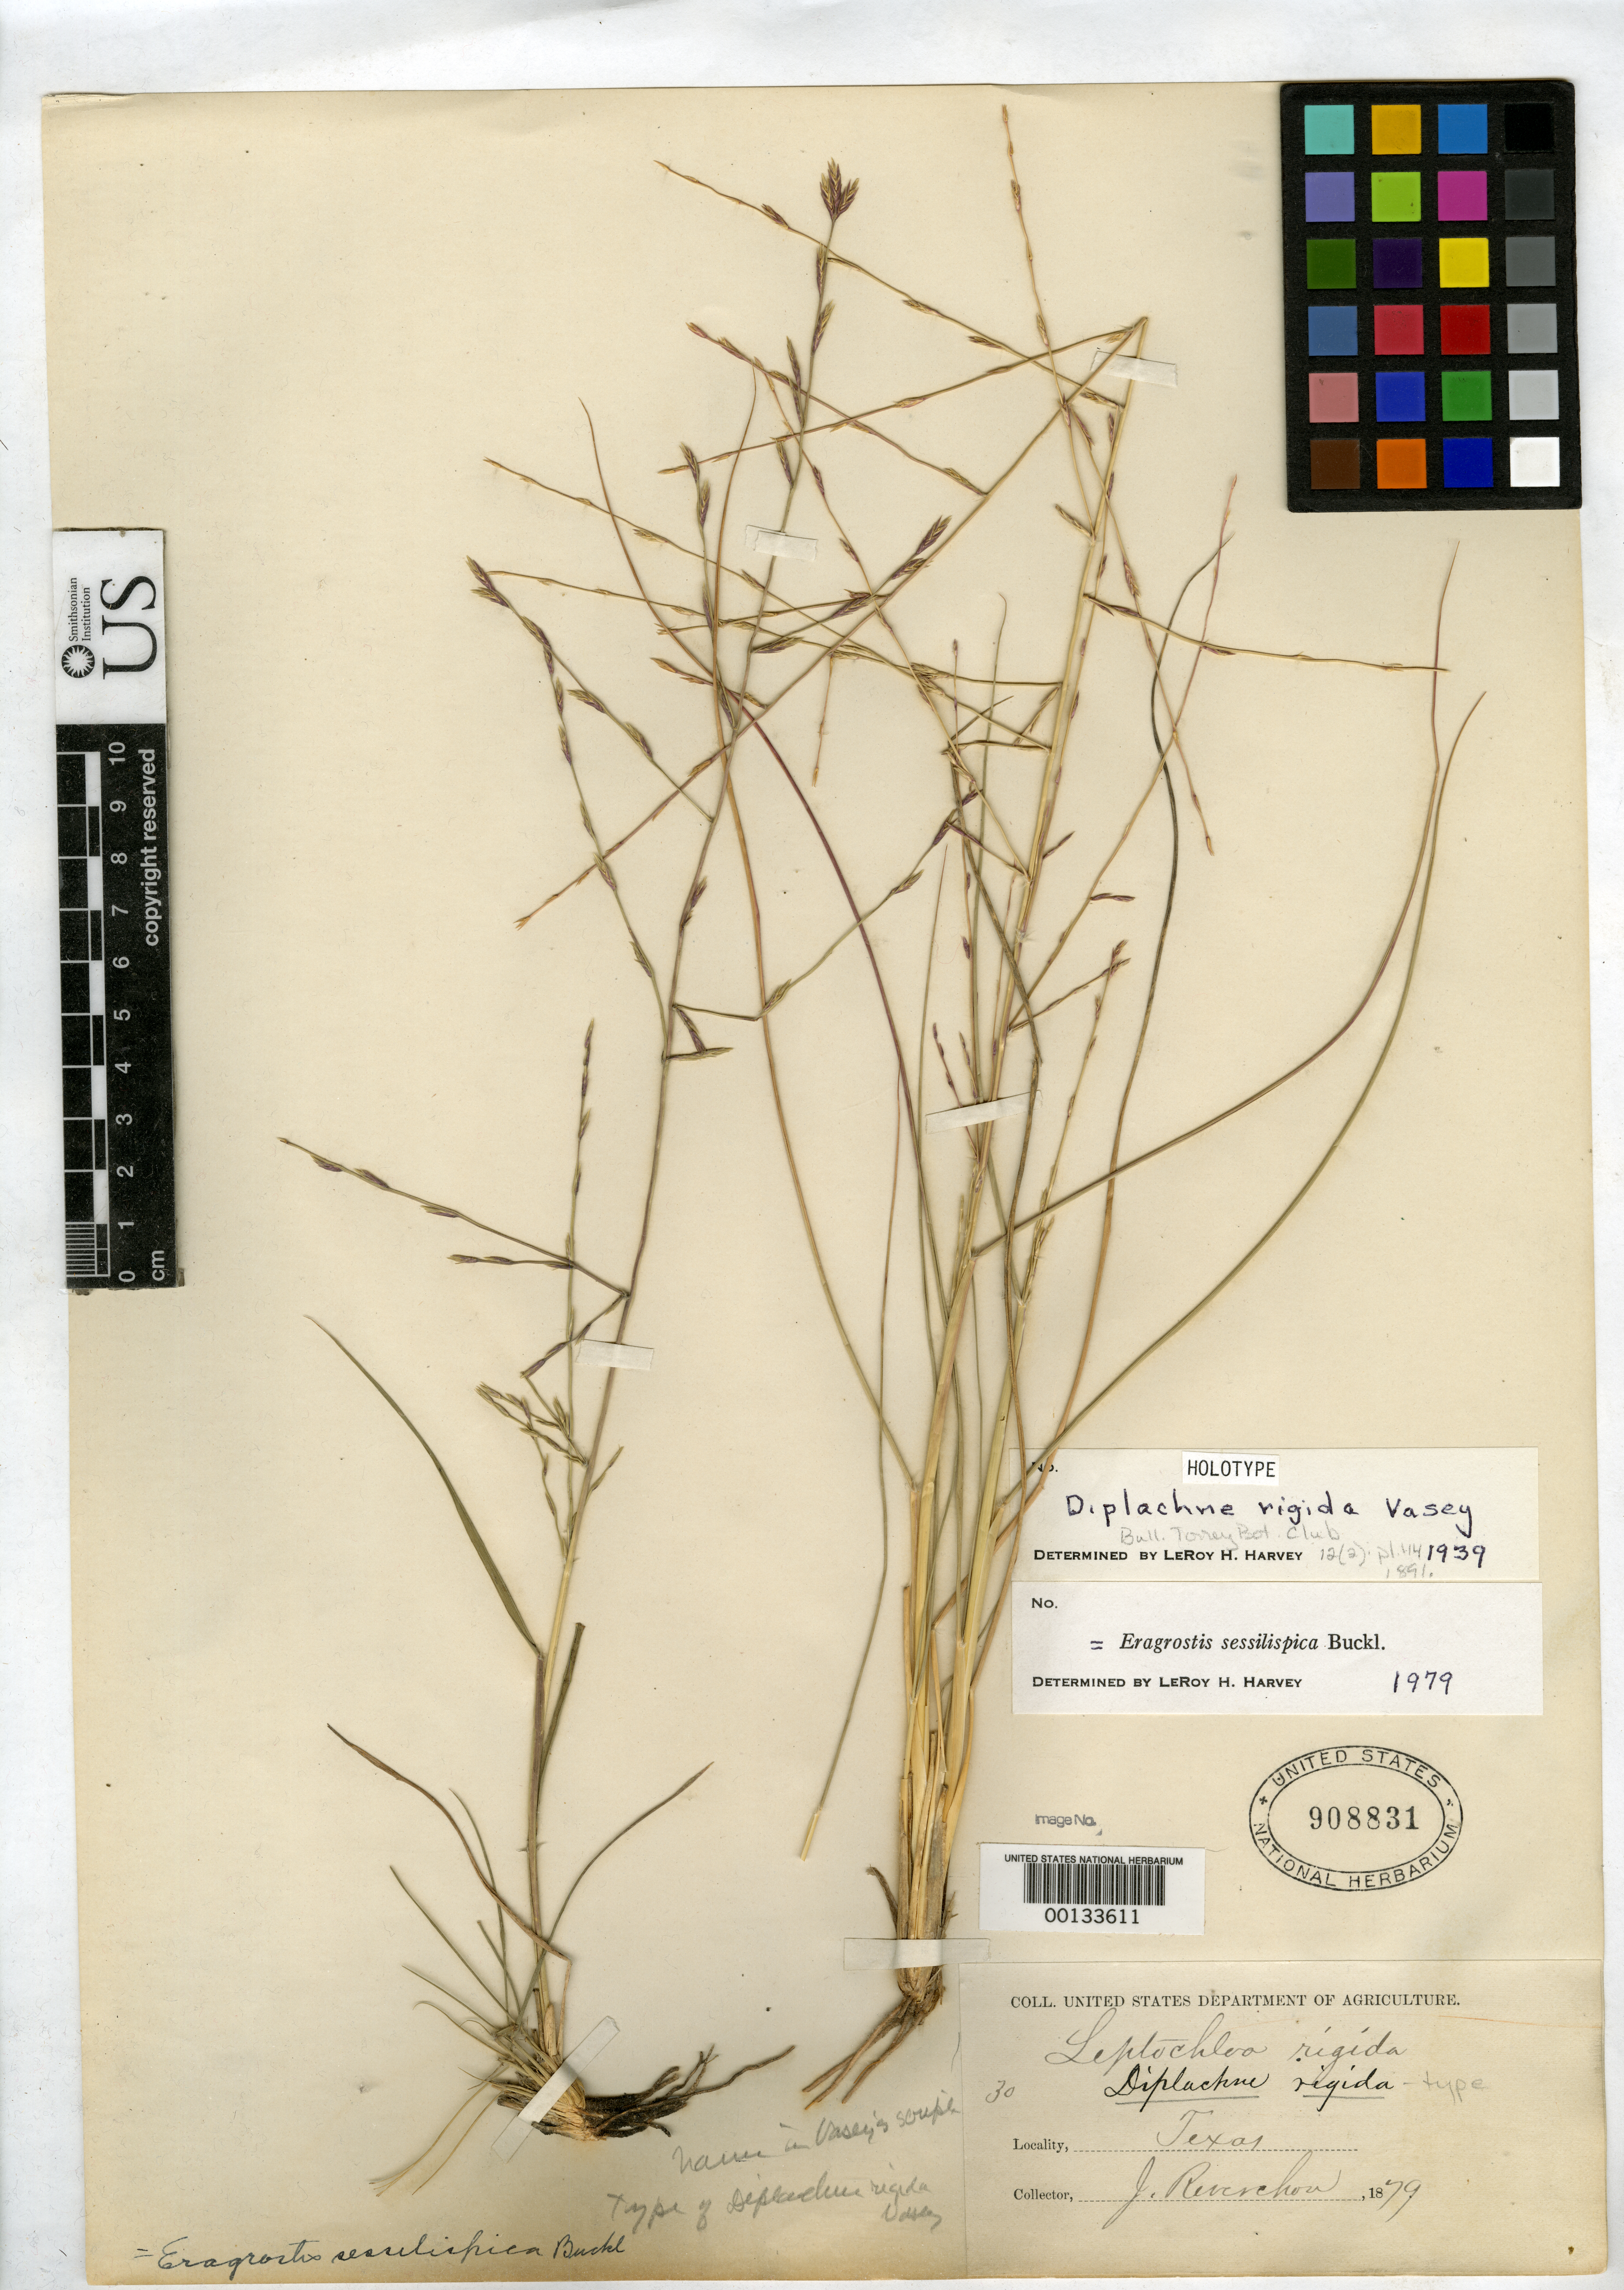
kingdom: Plantae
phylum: Tracheophyta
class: Liliopsida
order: Poales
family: Poaceae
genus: Diplachne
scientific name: Diplachne rigida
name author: Vasey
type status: Holotype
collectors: J. Reverchon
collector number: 30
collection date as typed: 1879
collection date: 1879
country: United States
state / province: Texas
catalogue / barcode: US 908831